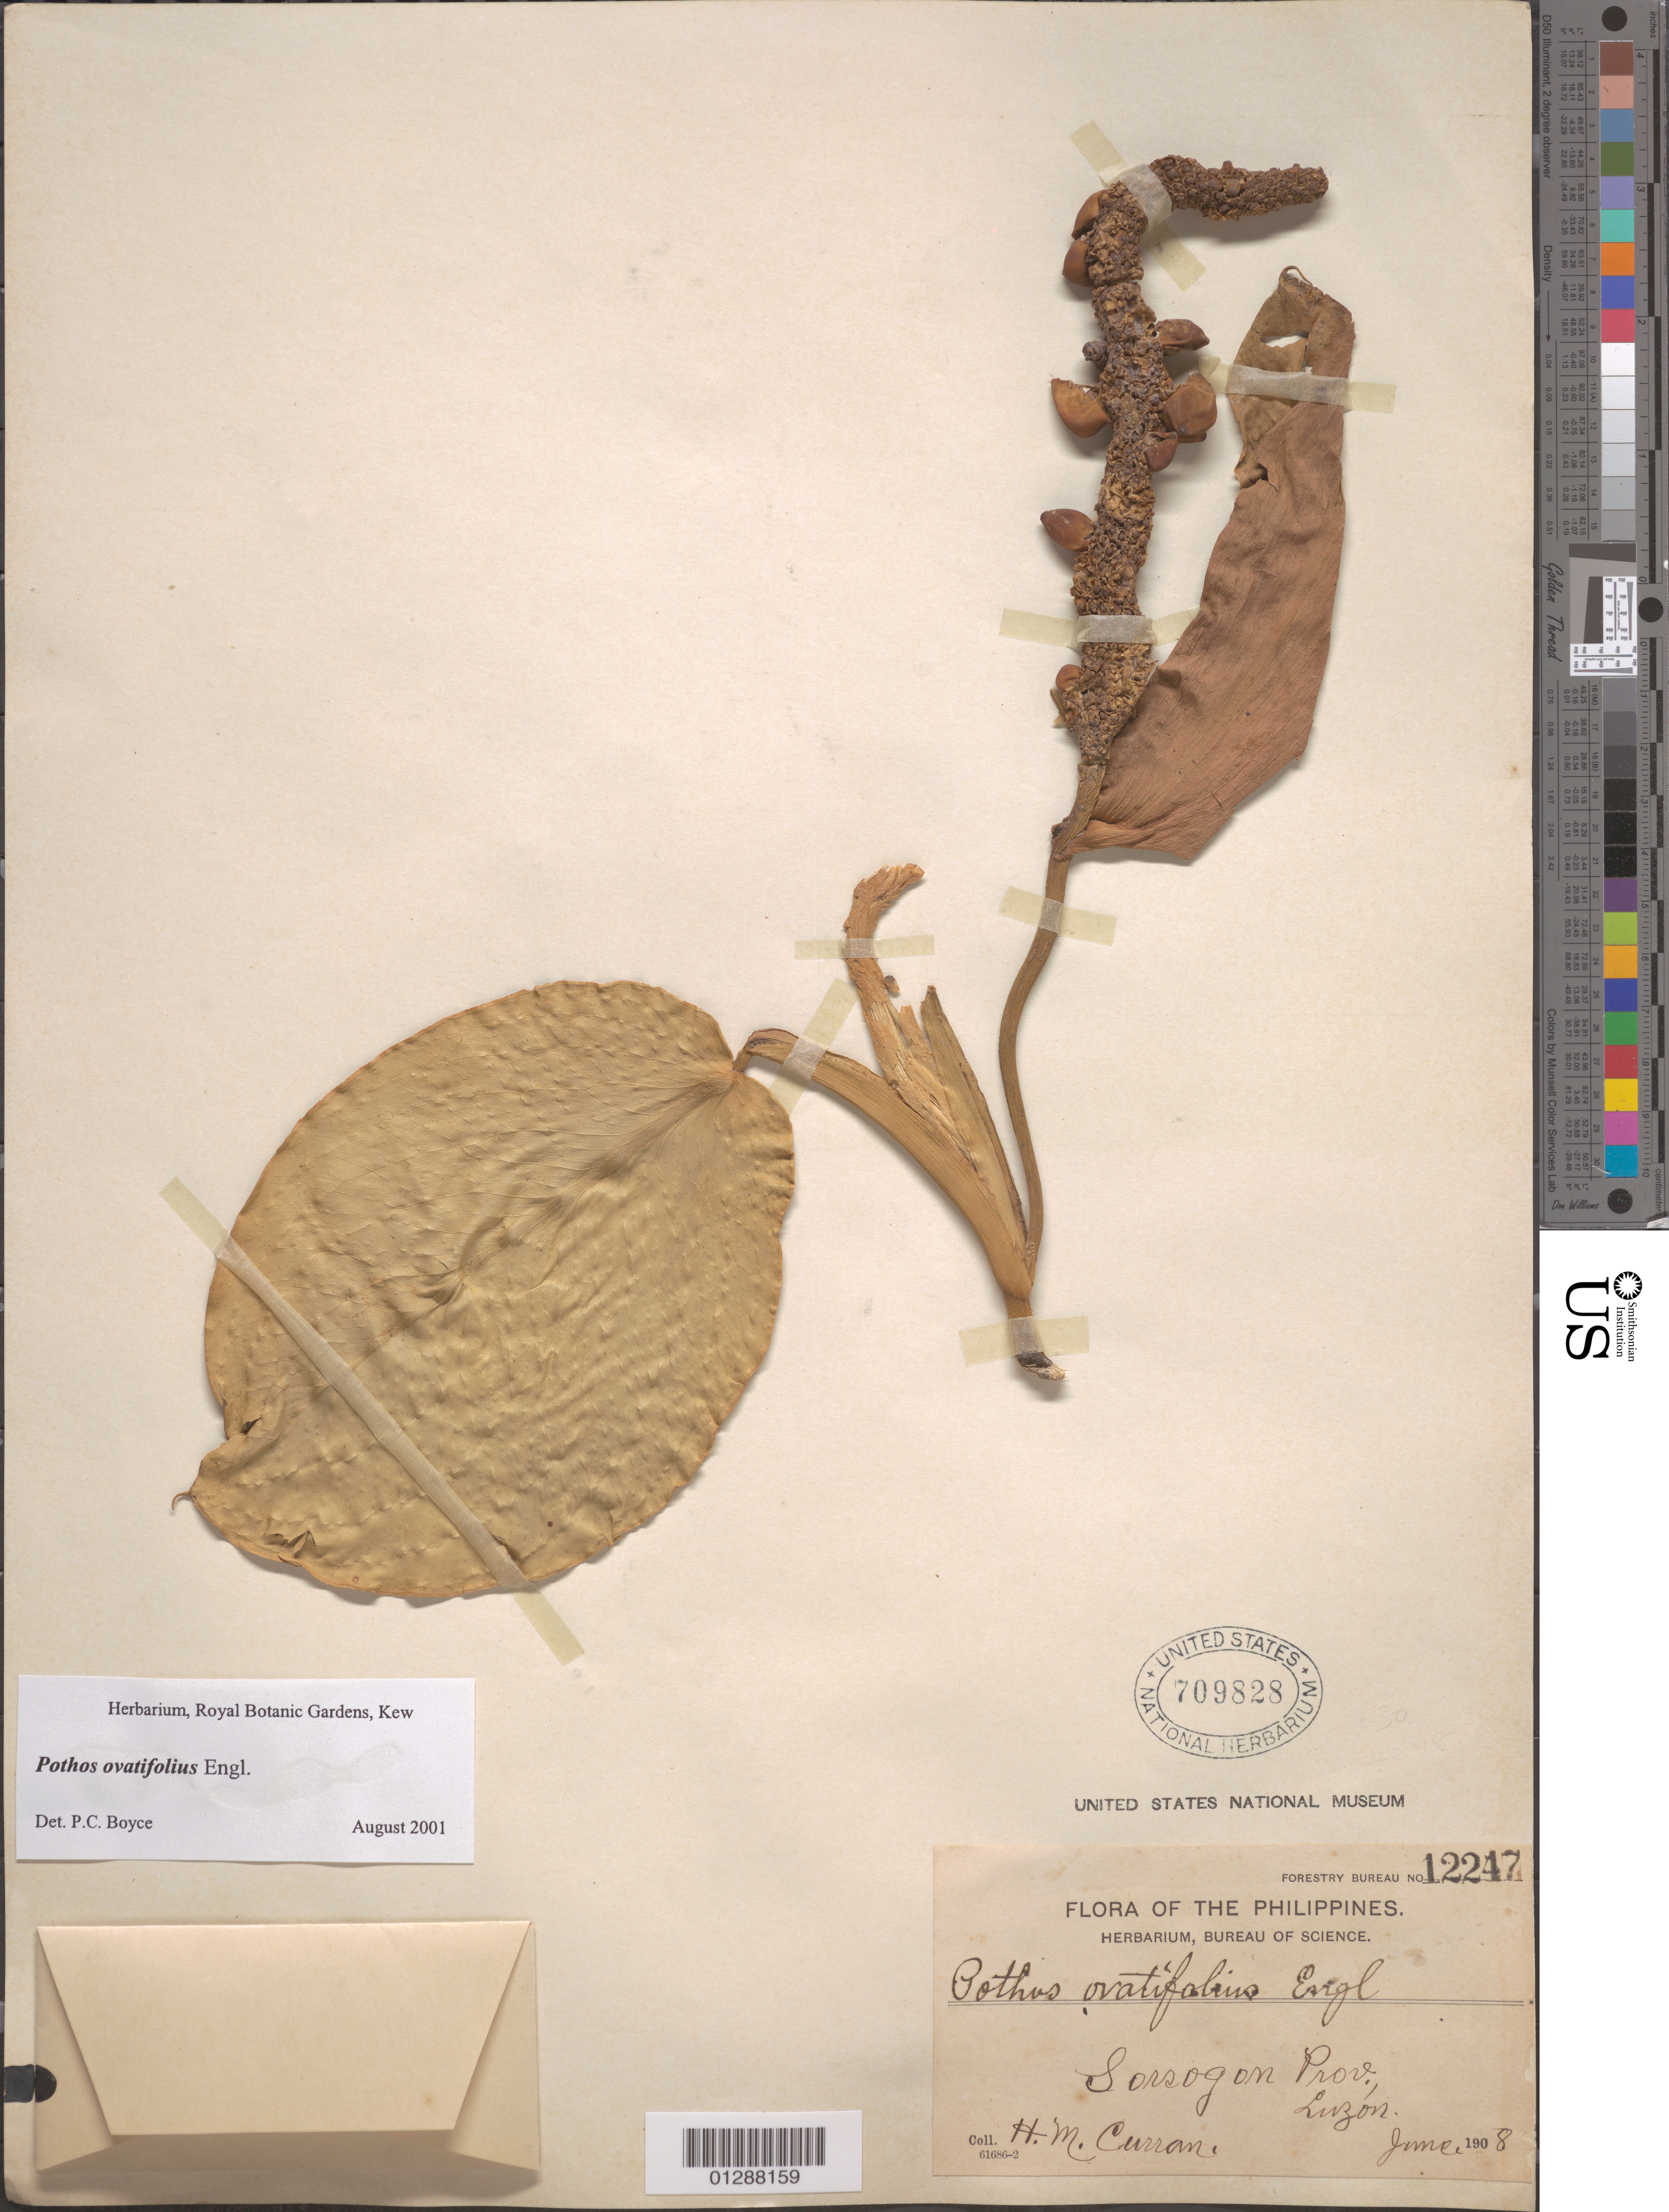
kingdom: Plantae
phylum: Tracheophyta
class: Liliopsida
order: Alismatales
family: Araceae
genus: Pothos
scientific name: Pothos ovatifolius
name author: Engl.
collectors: H. M. Curran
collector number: Forestry Bureau 12247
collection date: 1908-06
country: Philippines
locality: Sorsogon Prov., Luzon.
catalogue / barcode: US 709828